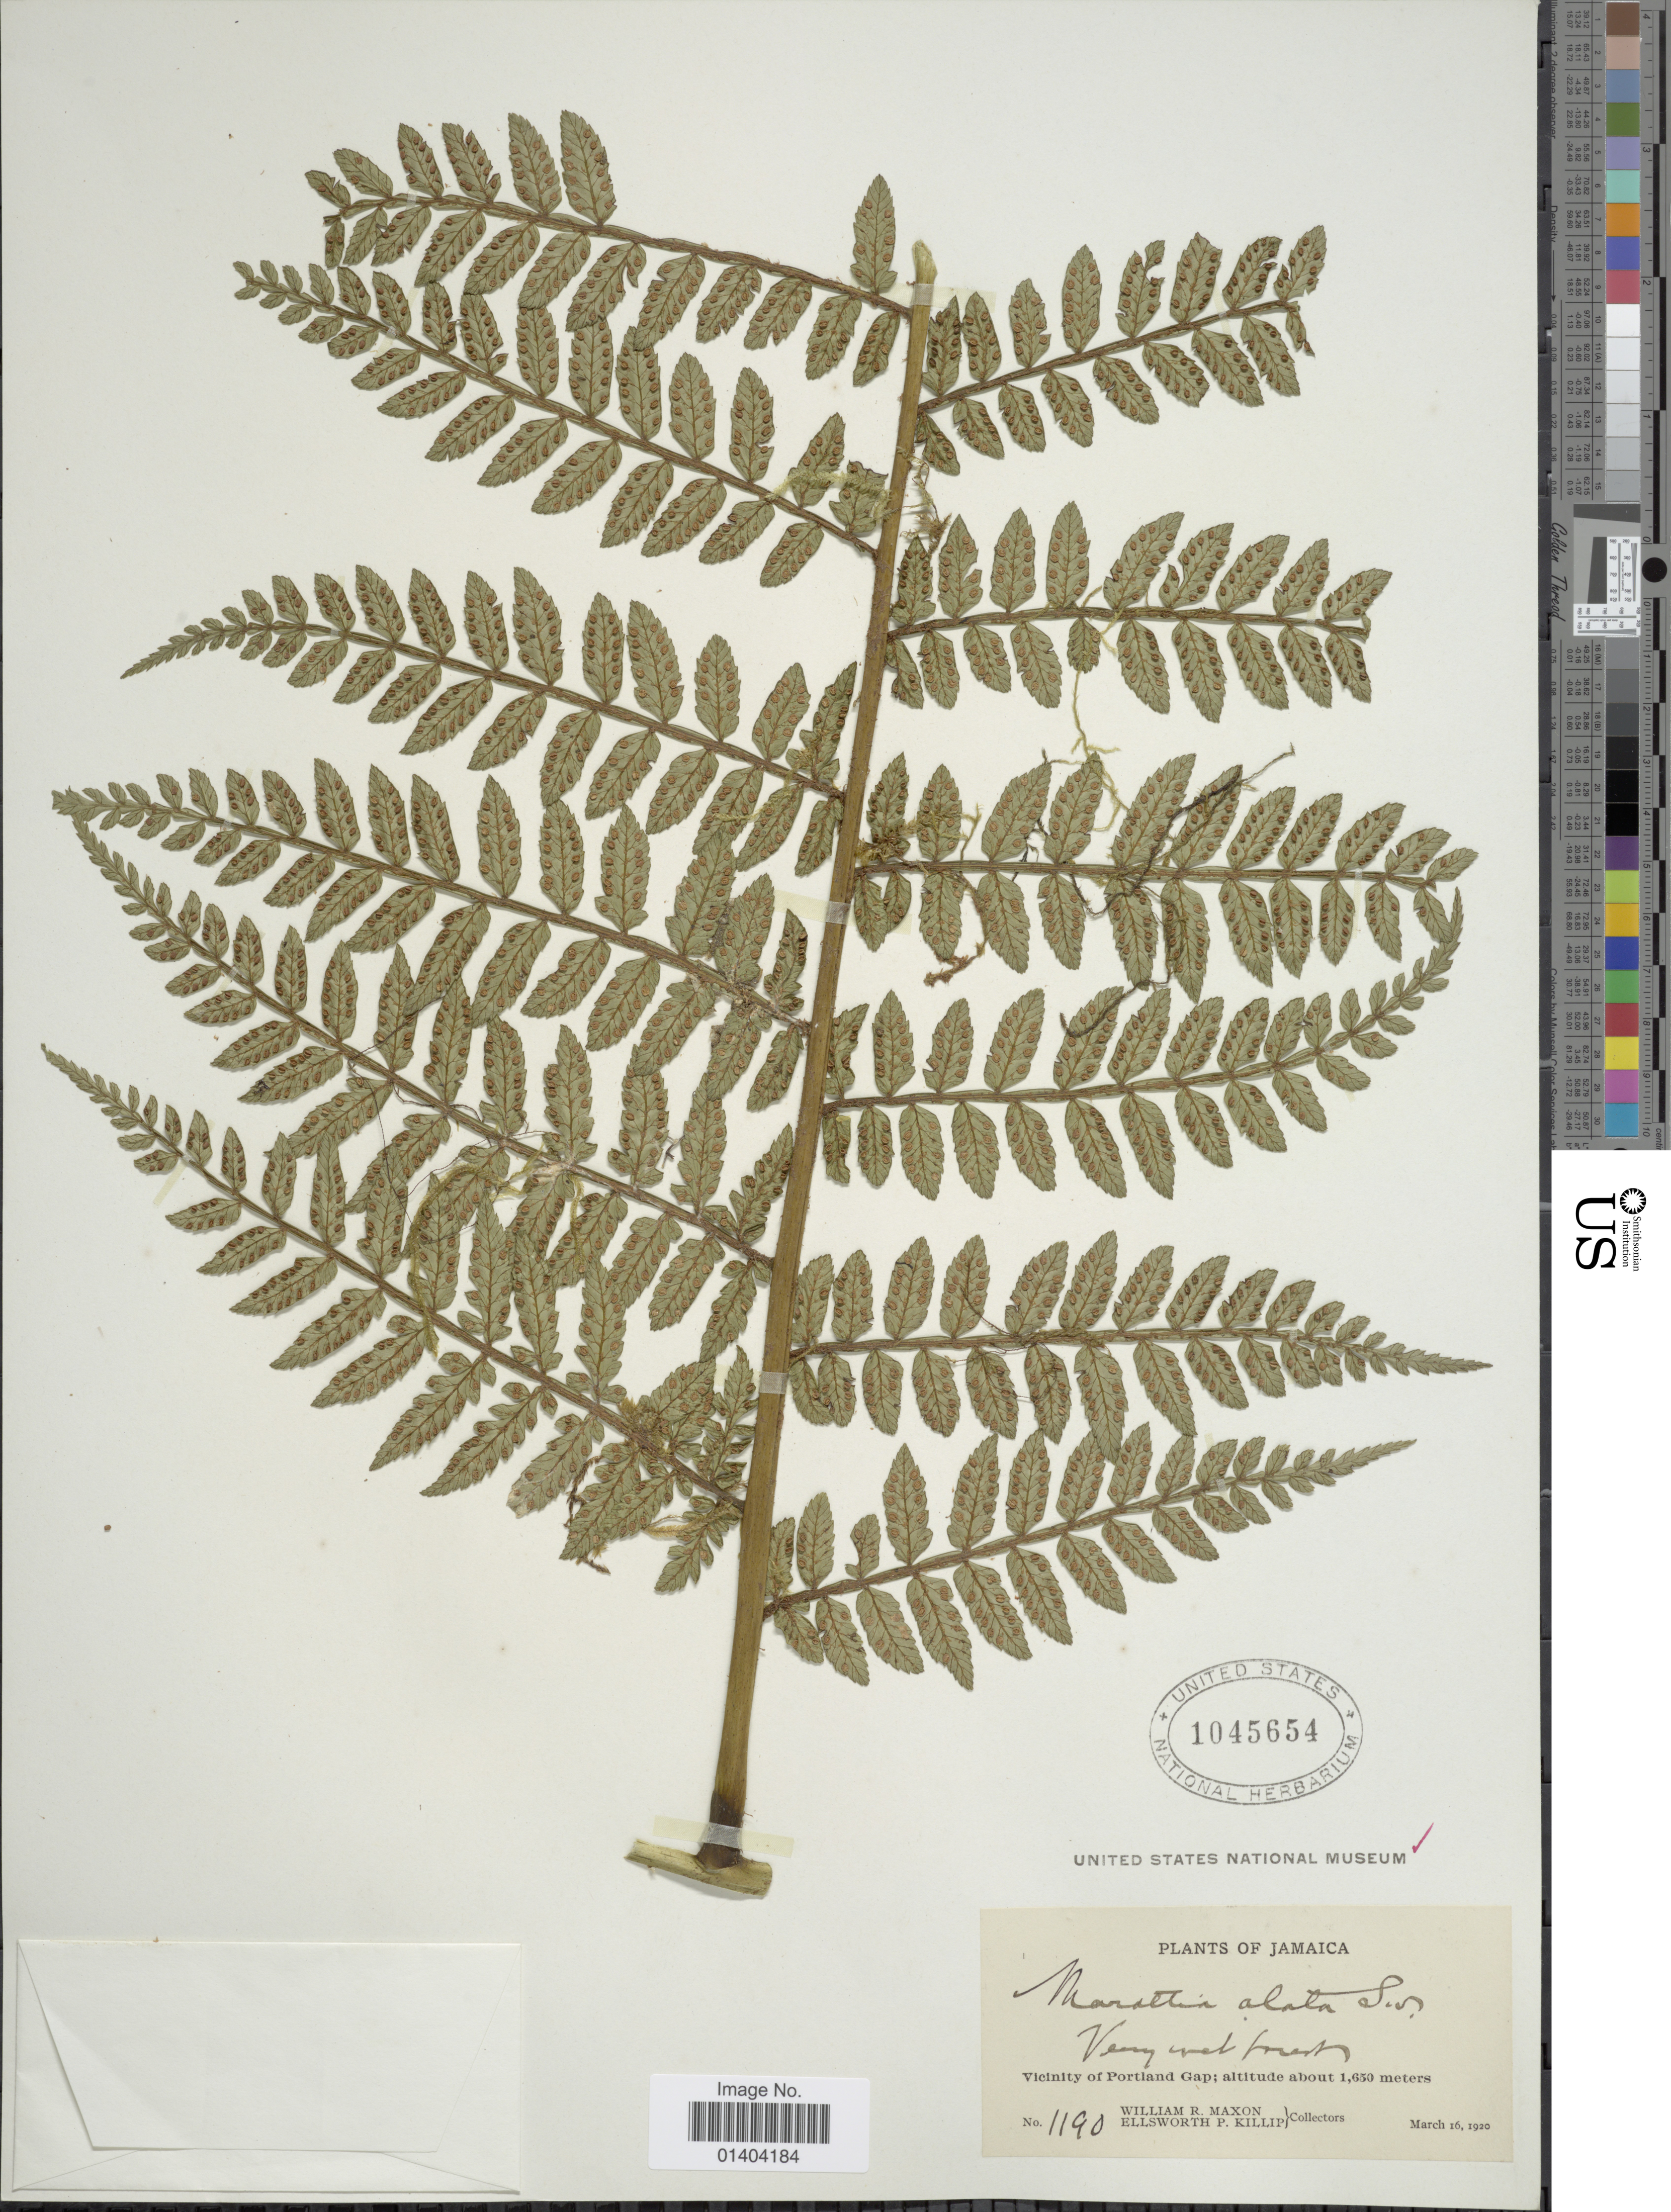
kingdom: Plantae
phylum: Tracheophyta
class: Polypodiopsida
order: Marattiales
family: Marattiaceae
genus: Marattia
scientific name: Marattia alata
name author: Sw.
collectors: W. R. Maxon & E. P. Killip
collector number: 1190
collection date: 1920-03-16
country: Jamaica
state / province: Portland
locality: Vicinity of Portland Gap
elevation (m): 1650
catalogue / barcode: US 1045654